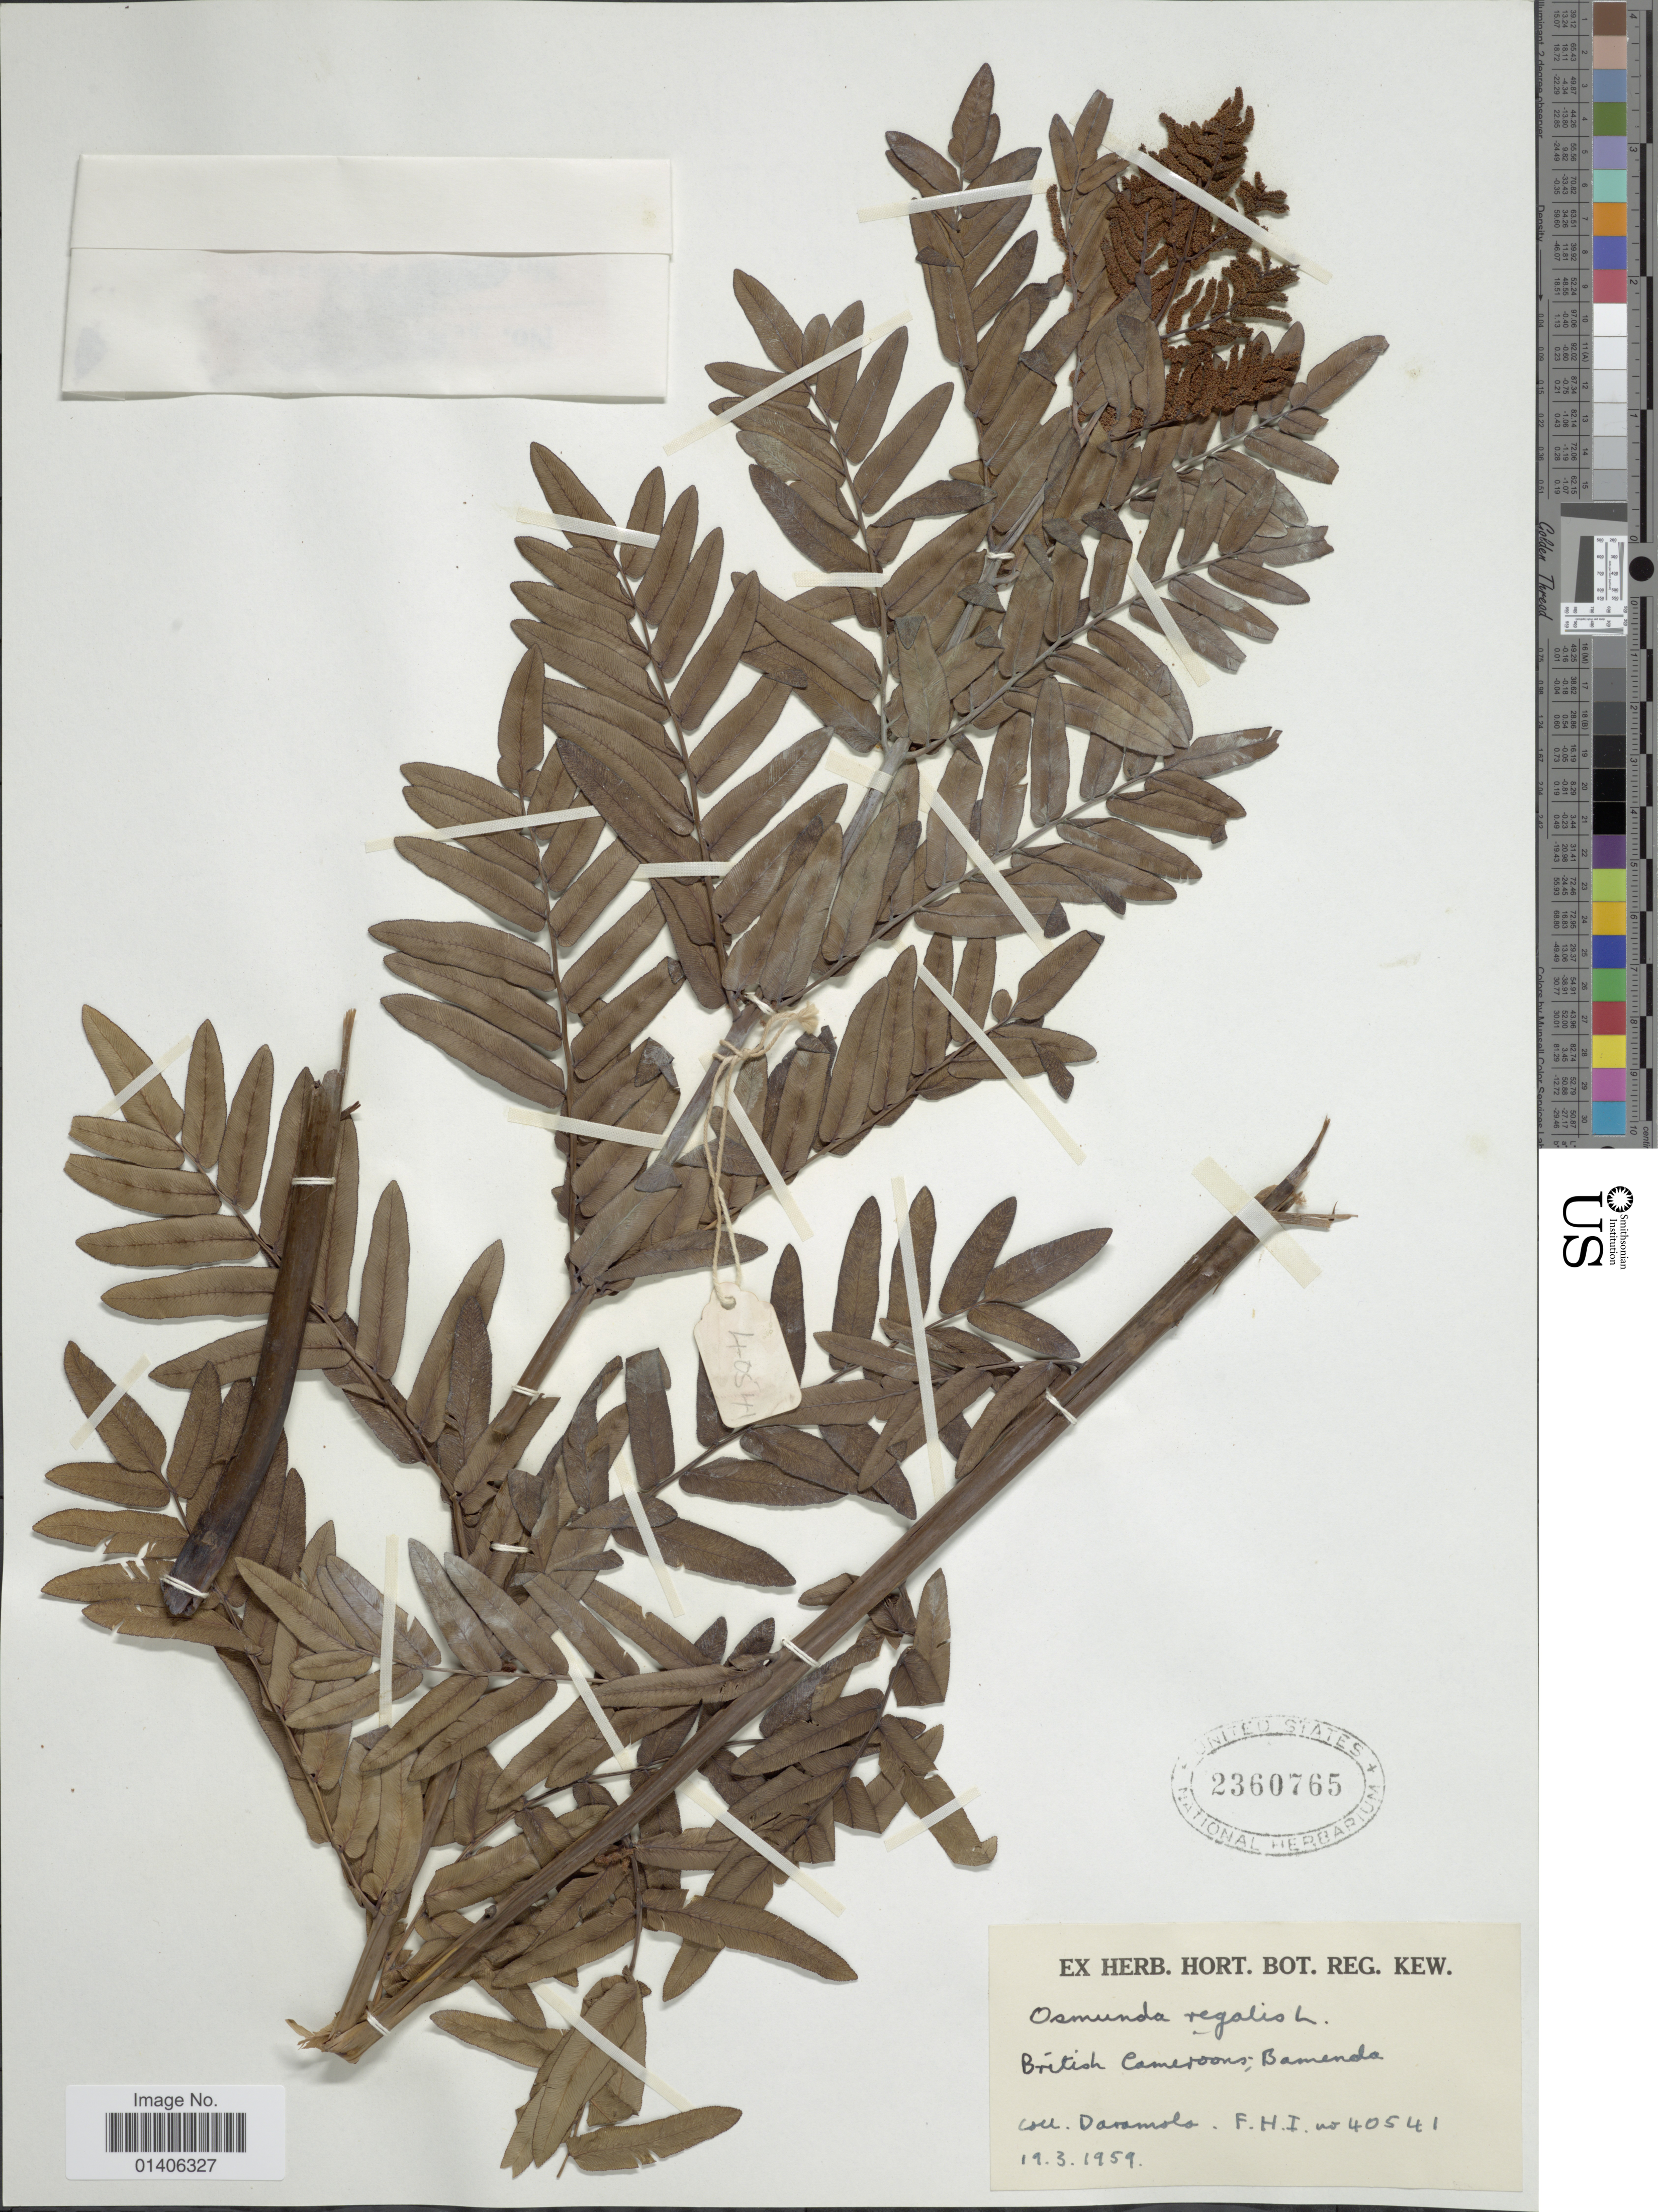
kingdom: Plantae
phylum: Tracheophyta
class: Polypodiopsida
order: Osmundales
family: Osmundaceae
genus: Osmunda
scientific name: Osmunda regalis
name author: L.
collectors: B. Daramola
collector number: F.H.I.. 40541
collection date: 1959-03-19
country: Cameroon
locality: British Cameroons: Bamenda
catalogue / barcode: US 2360765